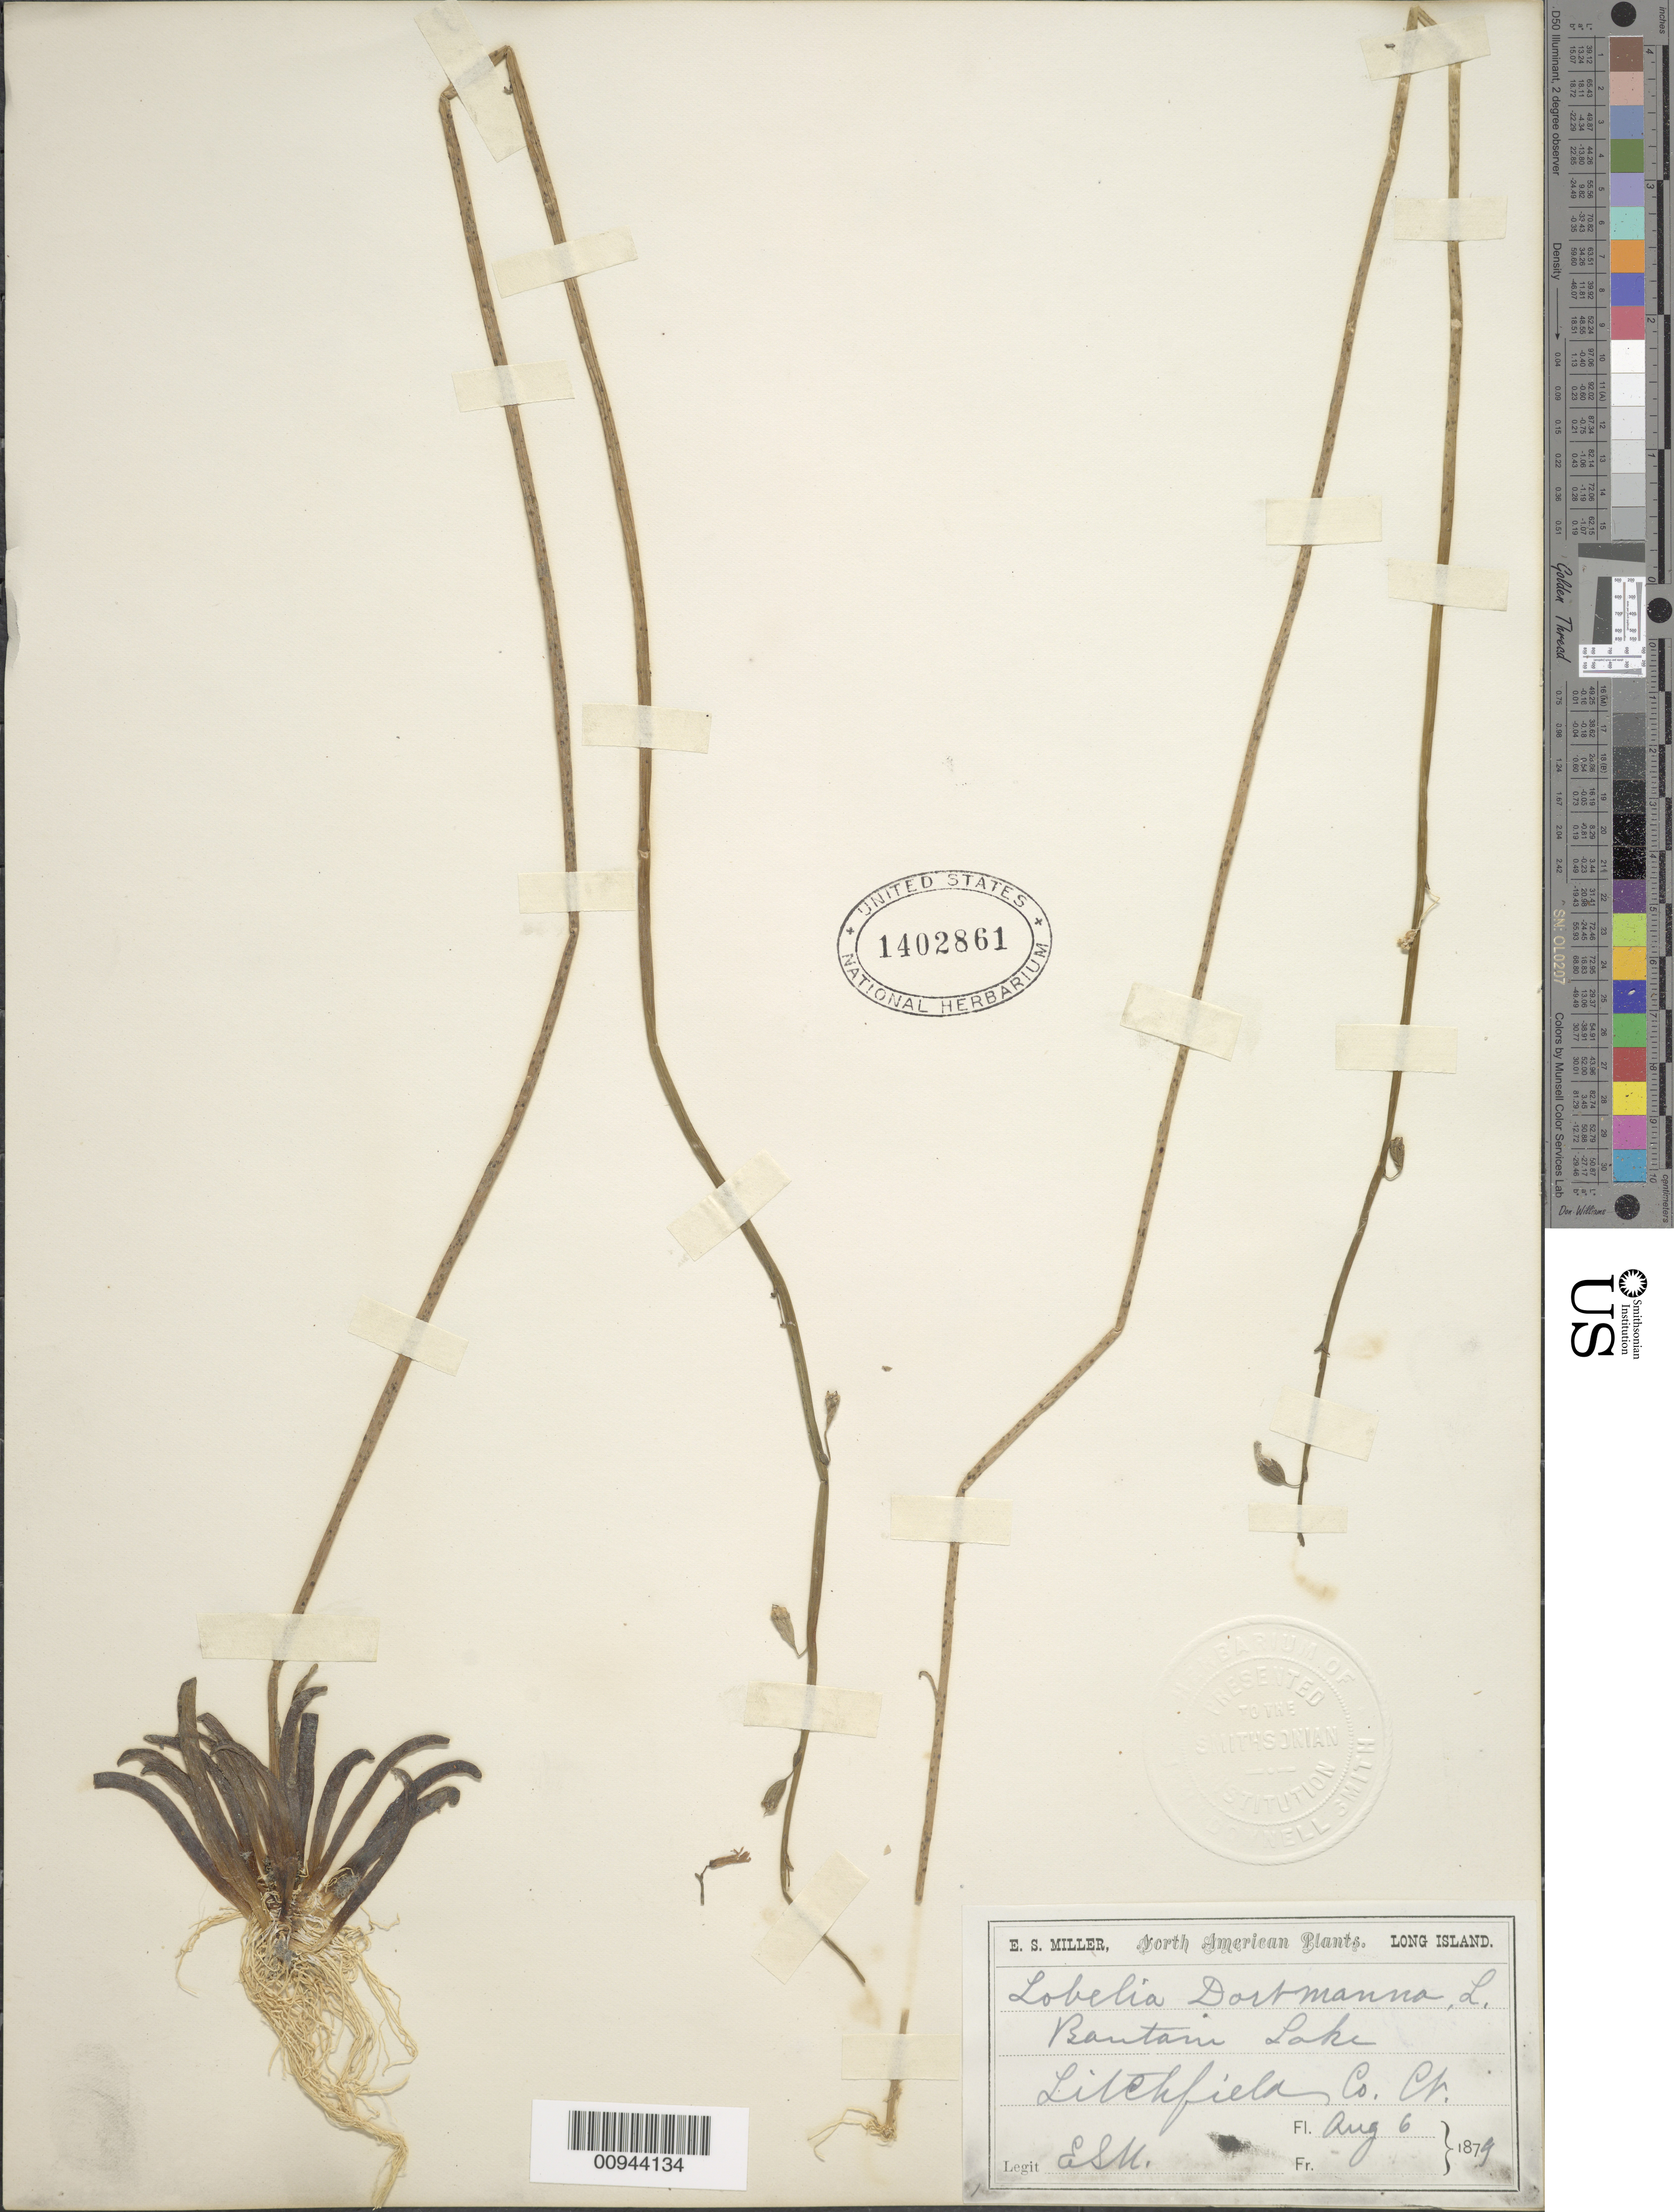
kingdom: Plantae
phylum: Tracheophyta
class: Magnoliopsida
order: Asterales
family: Campanulaceae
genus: Lobelia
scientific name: Lobelia dortmanna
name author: L.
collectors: E. S. Miller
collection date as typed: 06 Aug 1879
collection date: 1879-08-06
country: United States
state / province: Connecticut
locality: Bantam Lake, Litchfield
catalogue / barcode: US 1402861